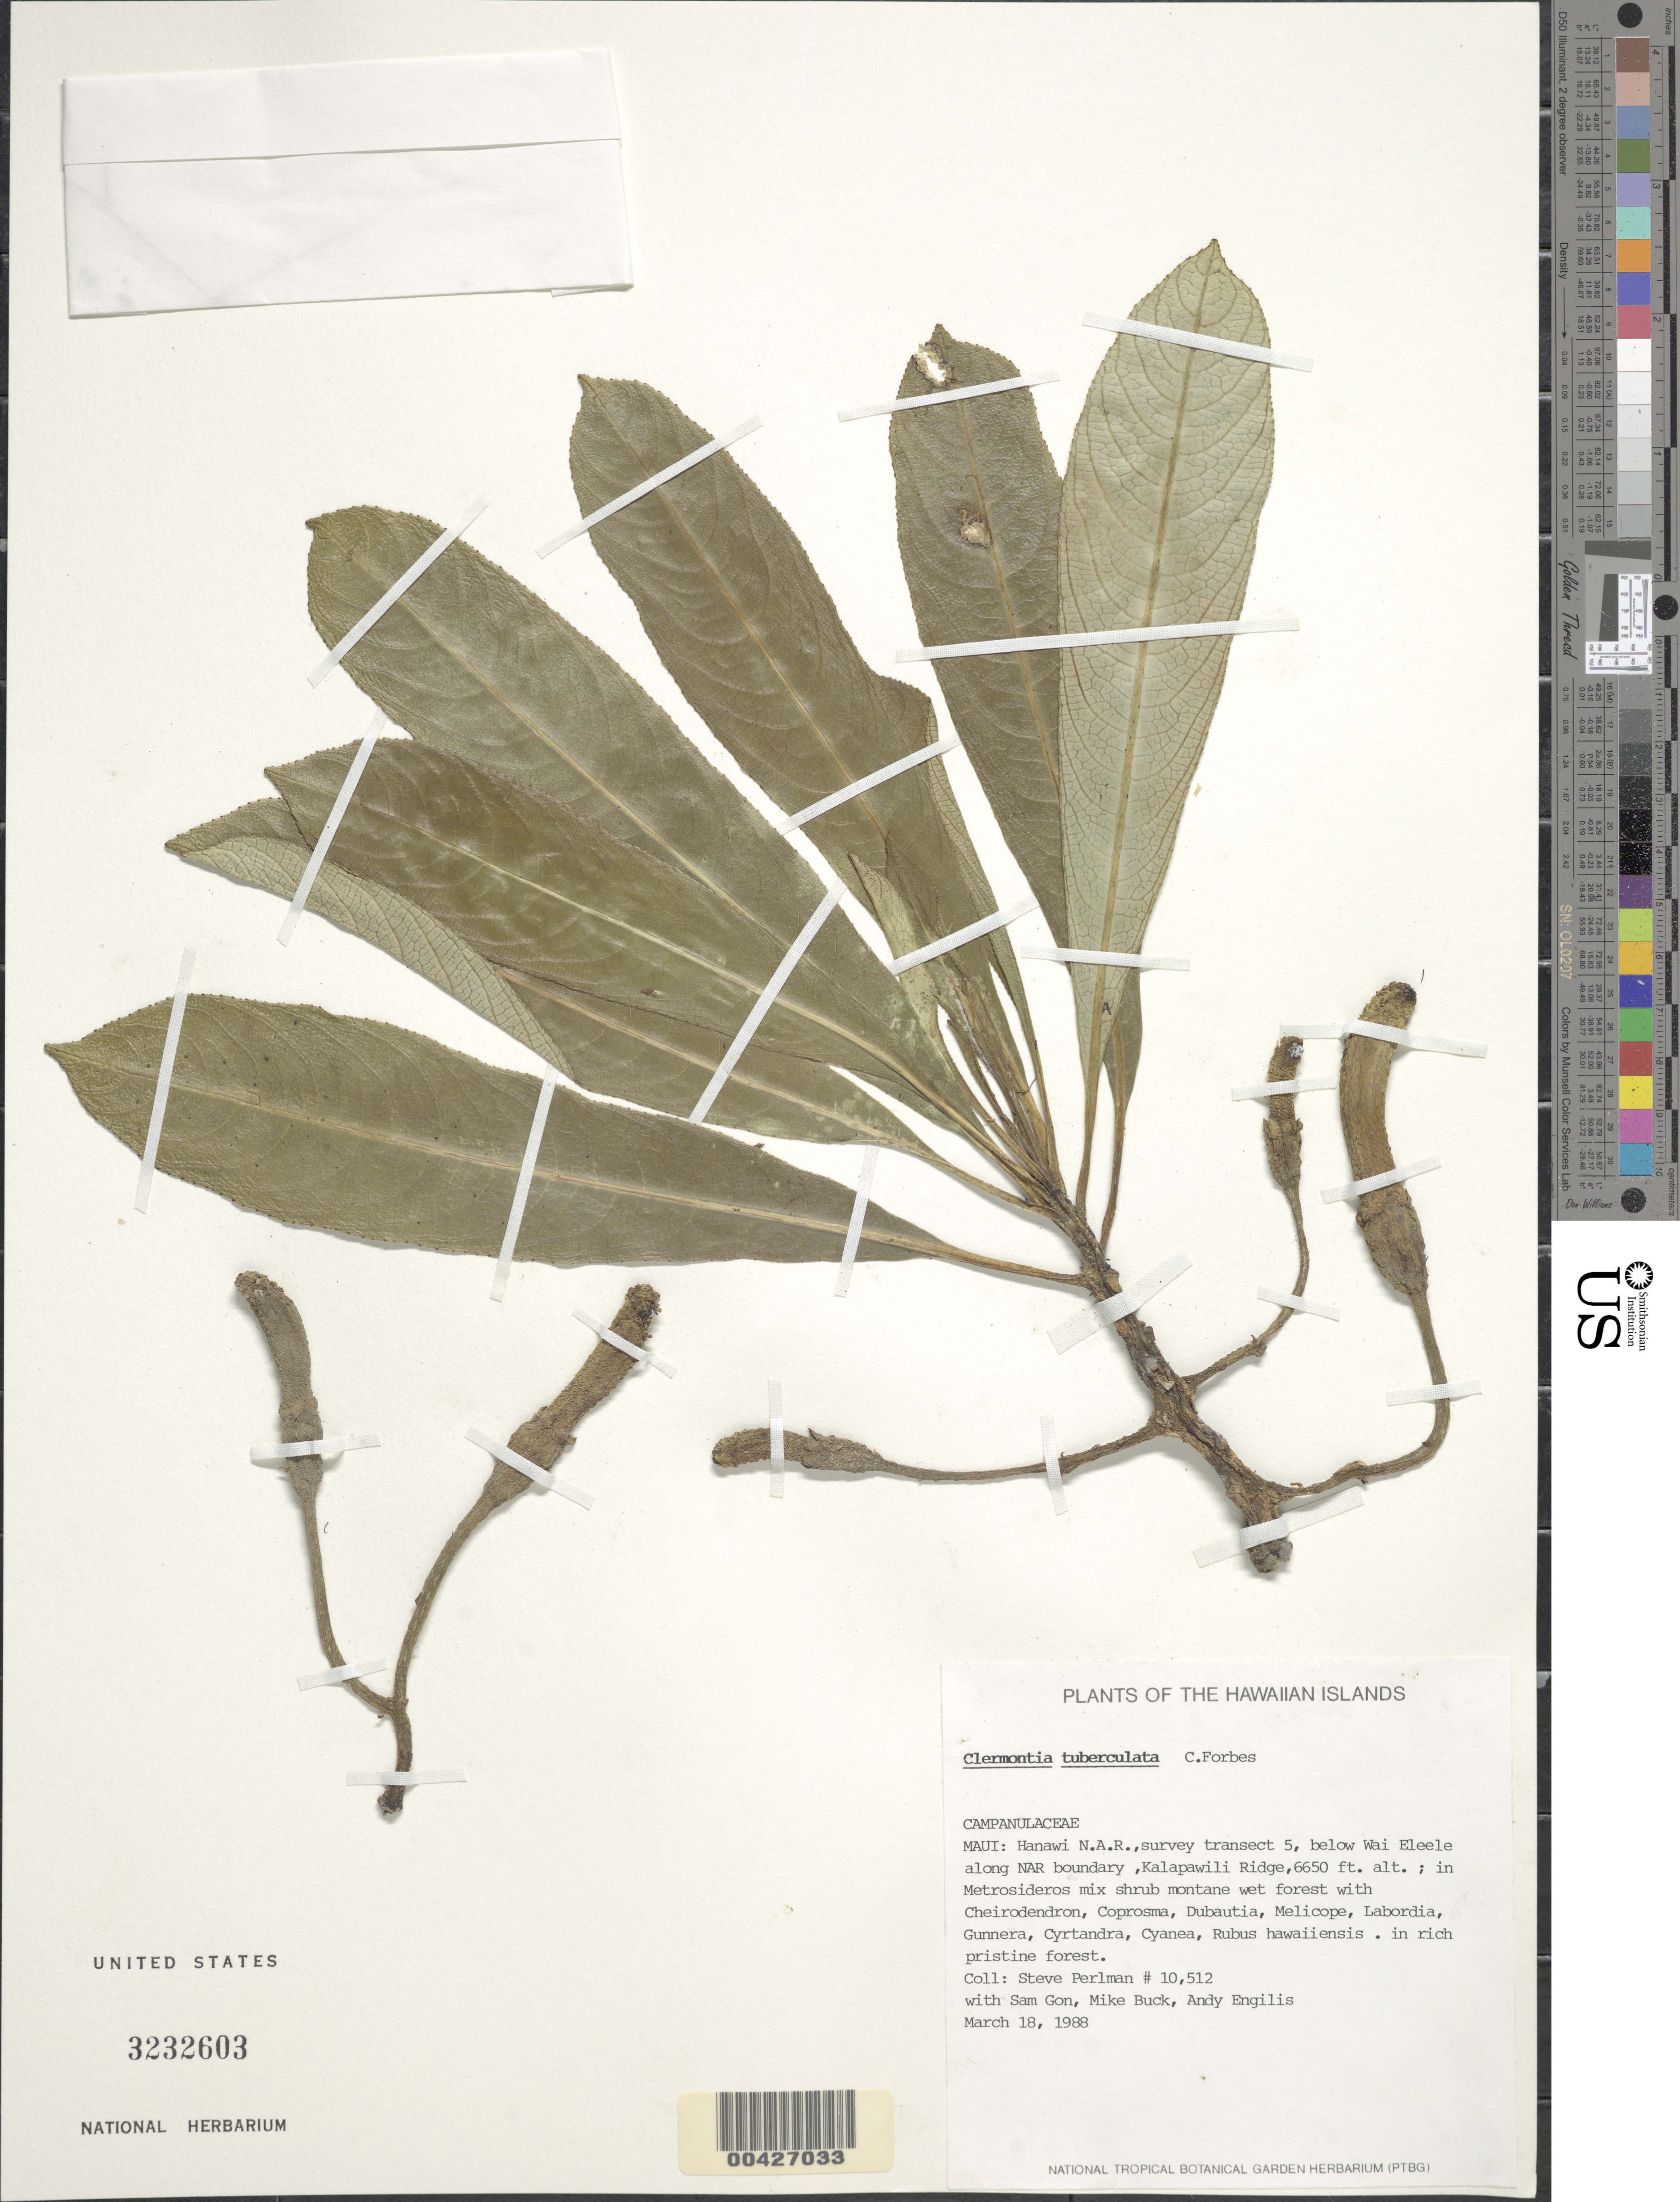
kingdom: Plantae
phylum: Tracheophyta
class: Magnoliopsida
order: Asterales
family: Campanulaceae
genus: Clermontia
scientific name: Clermontia tuberculata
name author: C.N. Forbes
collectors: S. P. Perlman, S. Gon, M. Buck & A. Engilis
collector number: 10512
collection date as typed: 18 Mar 1988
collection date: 1988-03-18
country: United States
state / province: Hawaii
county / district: Maui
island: Maui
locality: Hanawi N.A.R., survey transect 5, below Wai Eleele along NAR boundary, Kalapawili Ridge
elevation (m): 2027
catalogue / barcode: US 3232603